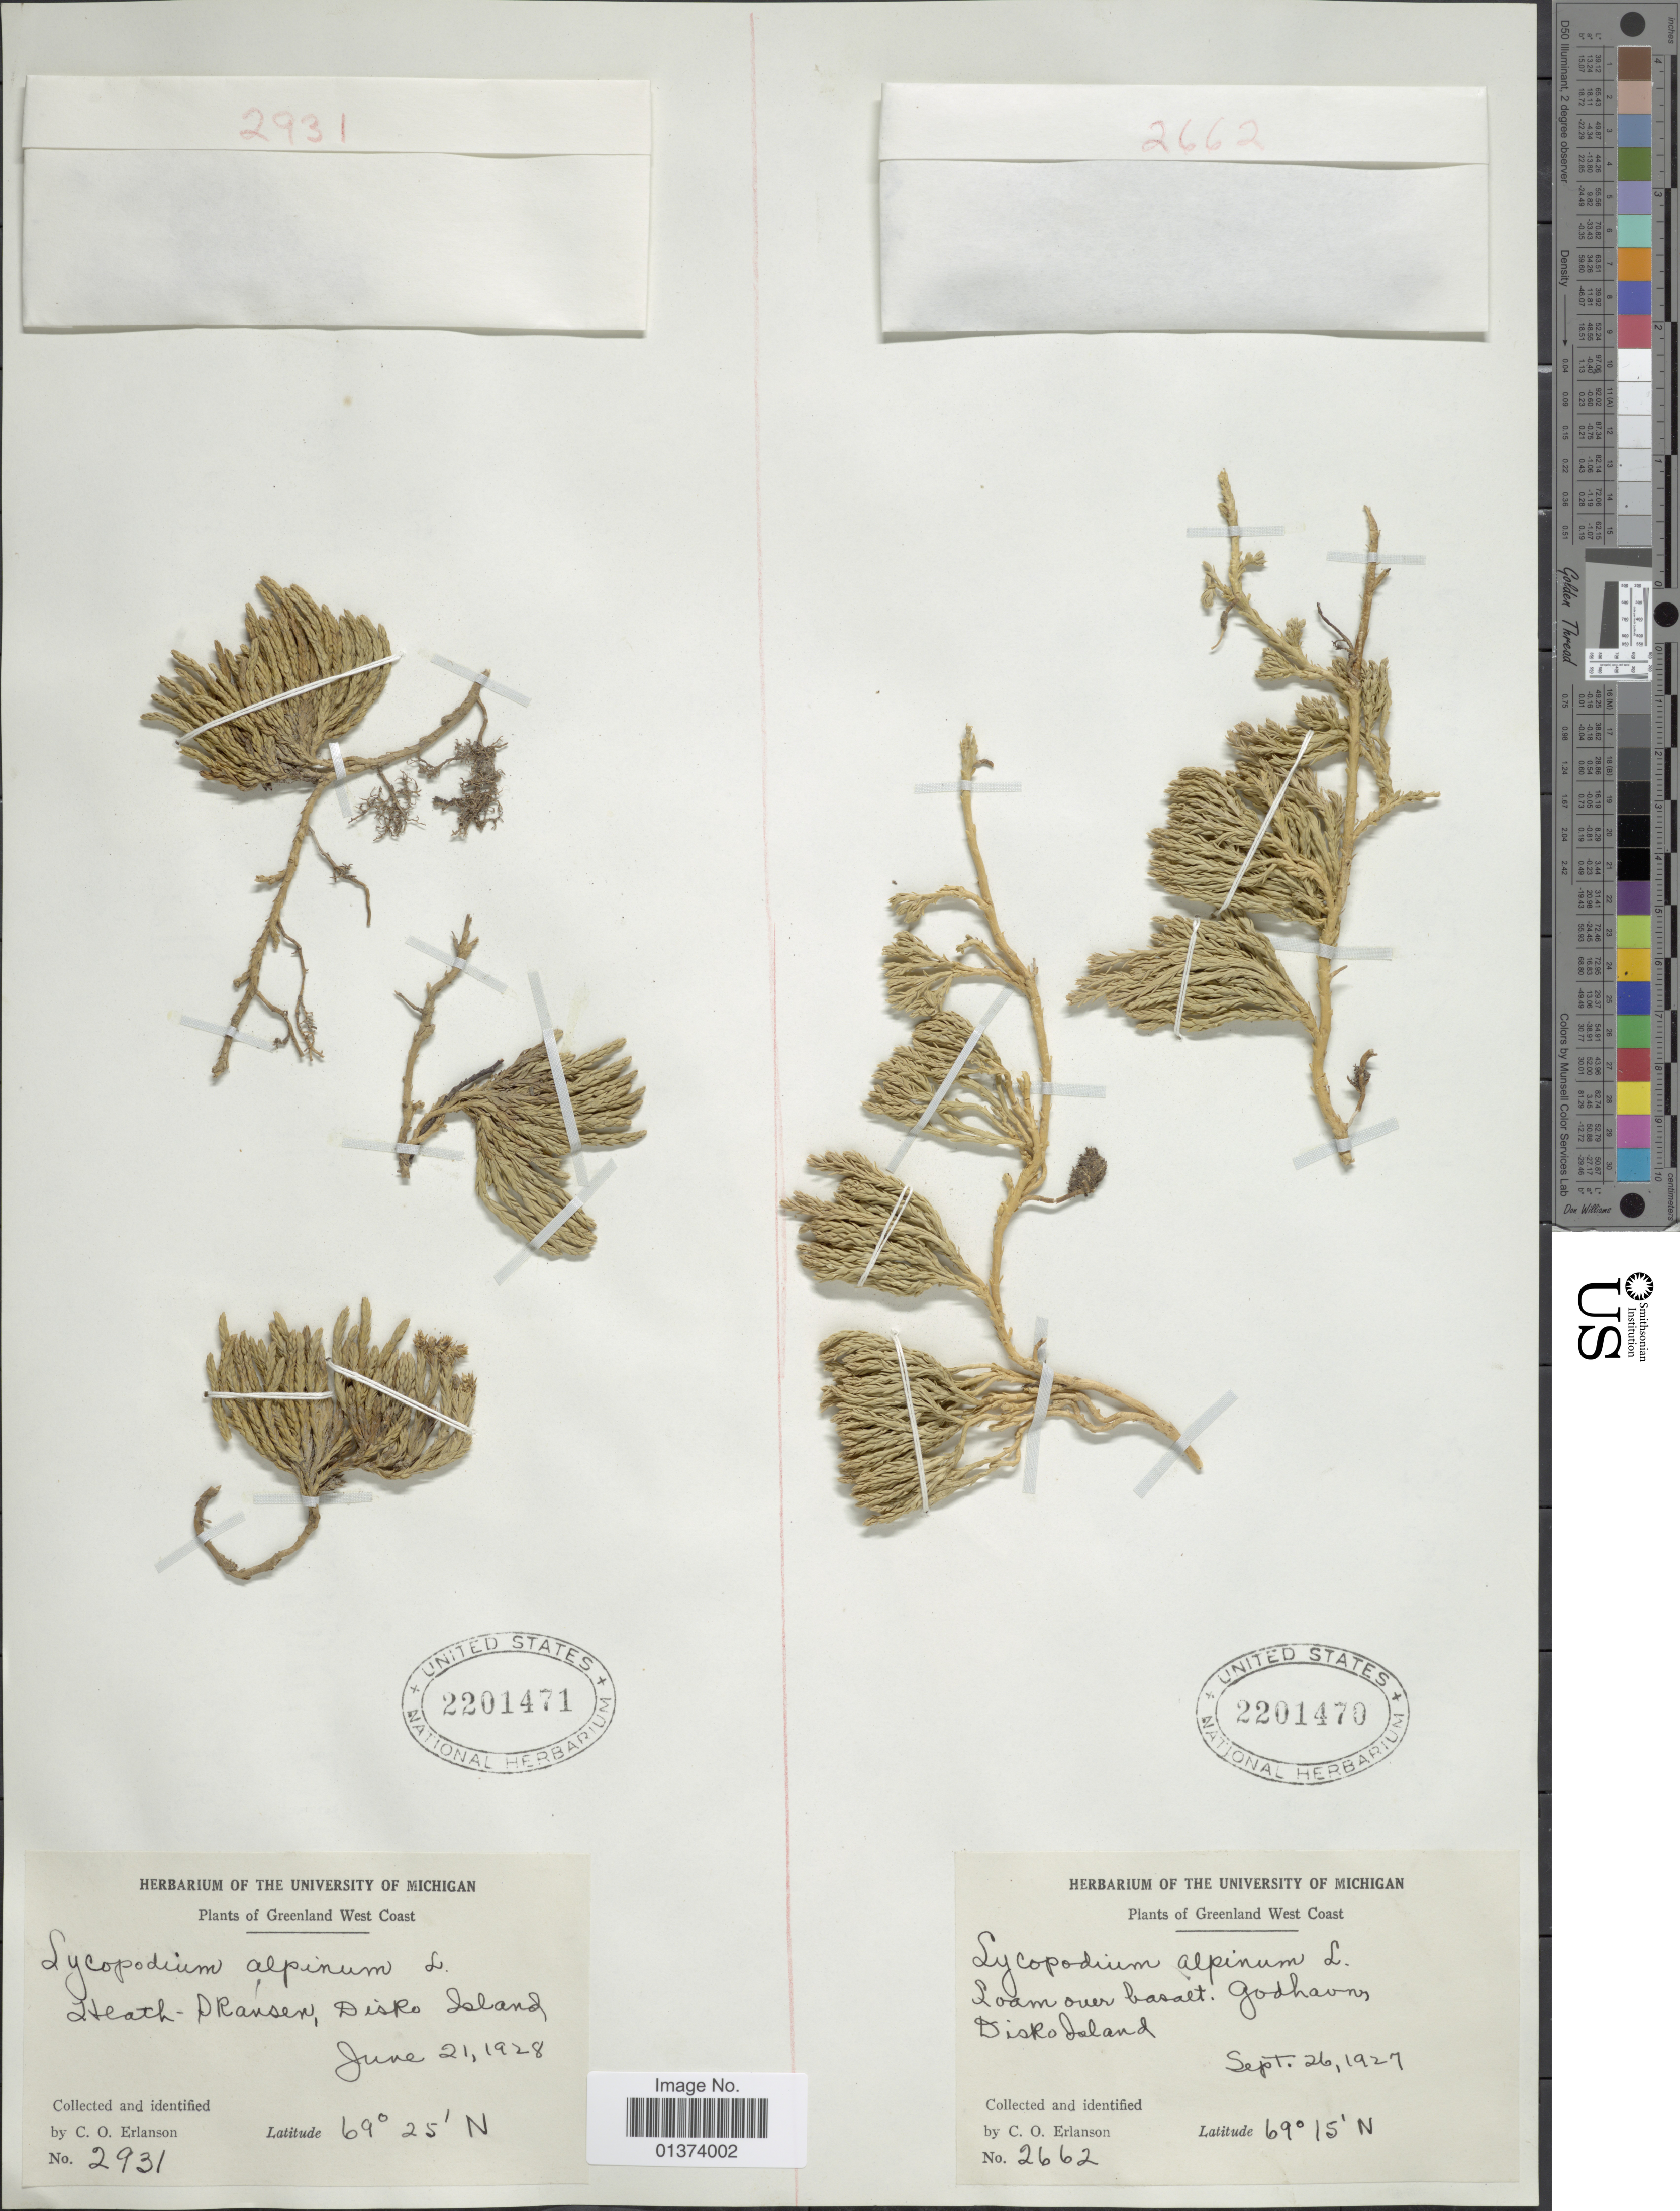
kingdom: Plantae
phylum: Tracheophyta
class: Lycopodiopsida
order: Lycopodiales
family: Lycopodiaceae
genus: Diphasiastrum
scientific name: Diphasiastrum alpinum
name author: (L.) Holub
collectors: C. O. Erlanson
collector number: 2662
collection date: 1927-09-26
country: Greenland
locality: Greenland West Coast, Godhavns, Disko Island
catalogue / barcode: US 2201470